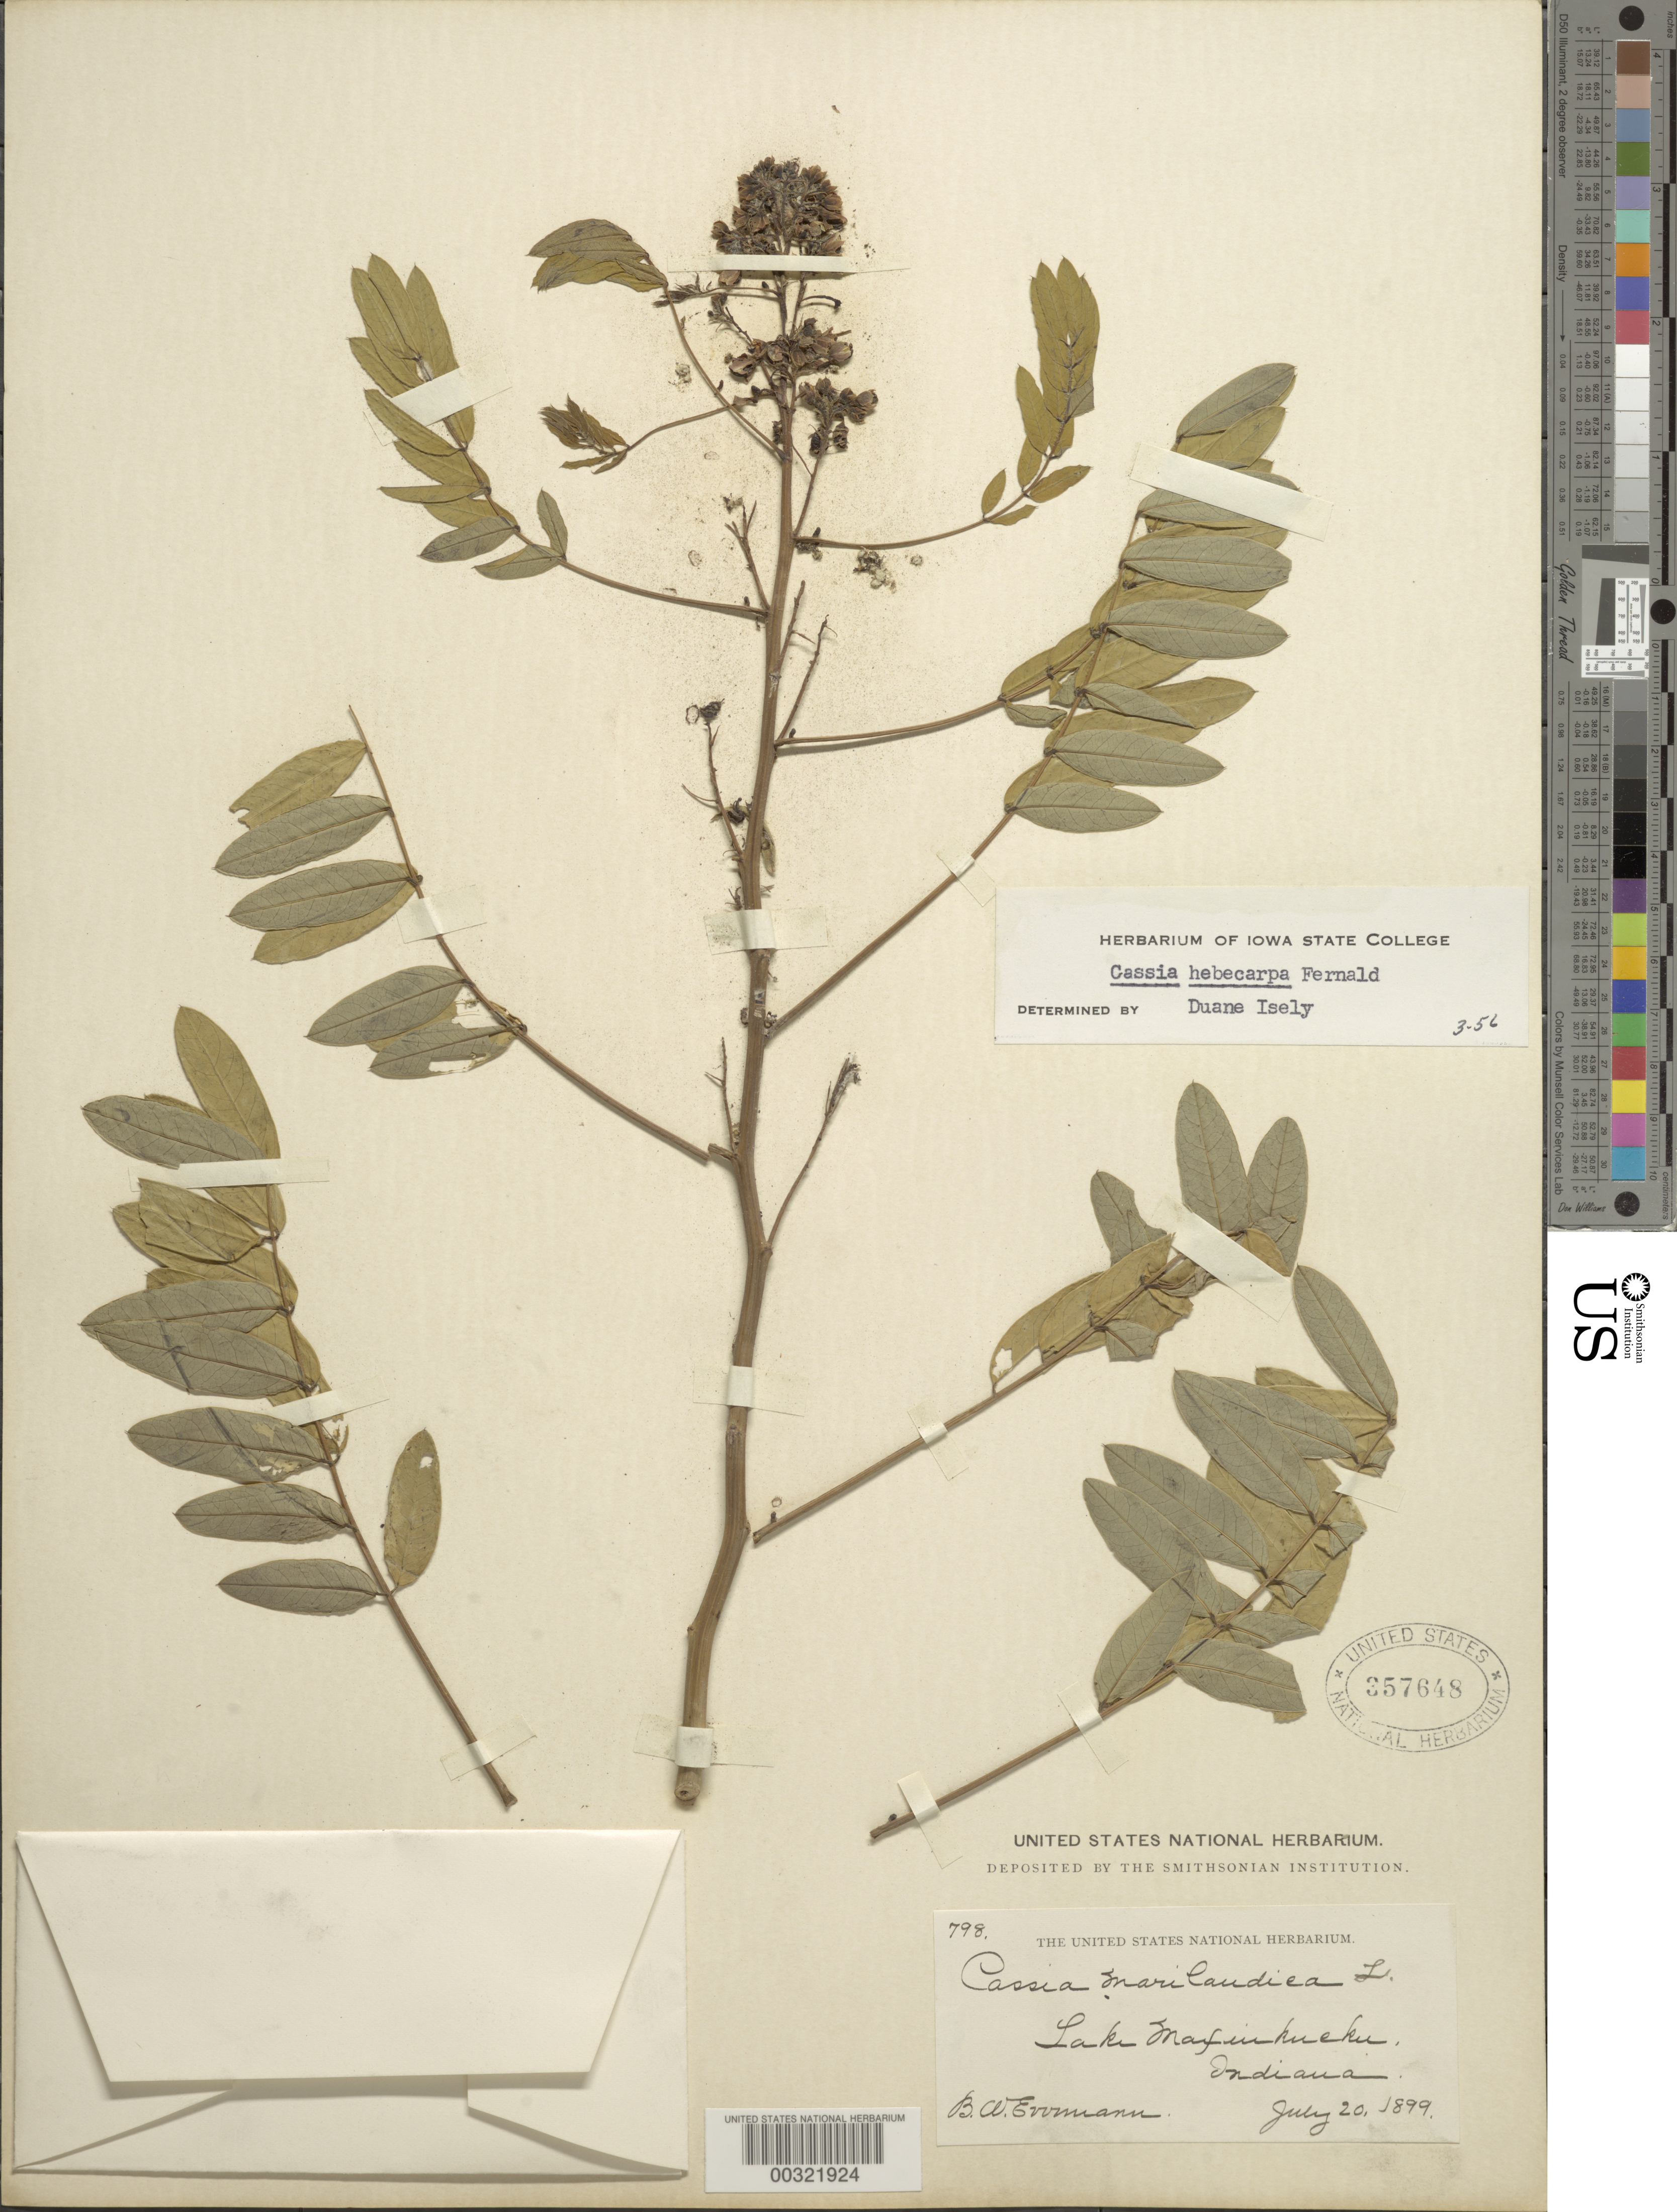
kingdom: Plantae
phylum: Tracheophyta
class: Magnoliopsida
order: Fabales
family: Fabaceae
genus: Senna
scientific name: Senna hebecarpa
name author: (Fernald) H.S. Irwin & Barneby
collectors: B. Eromann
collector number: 798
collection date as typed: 20 Jul 1899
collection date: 1899-07-20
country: United States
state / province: Indiana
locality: Lake Maxinkuckee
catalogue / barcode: US 357648